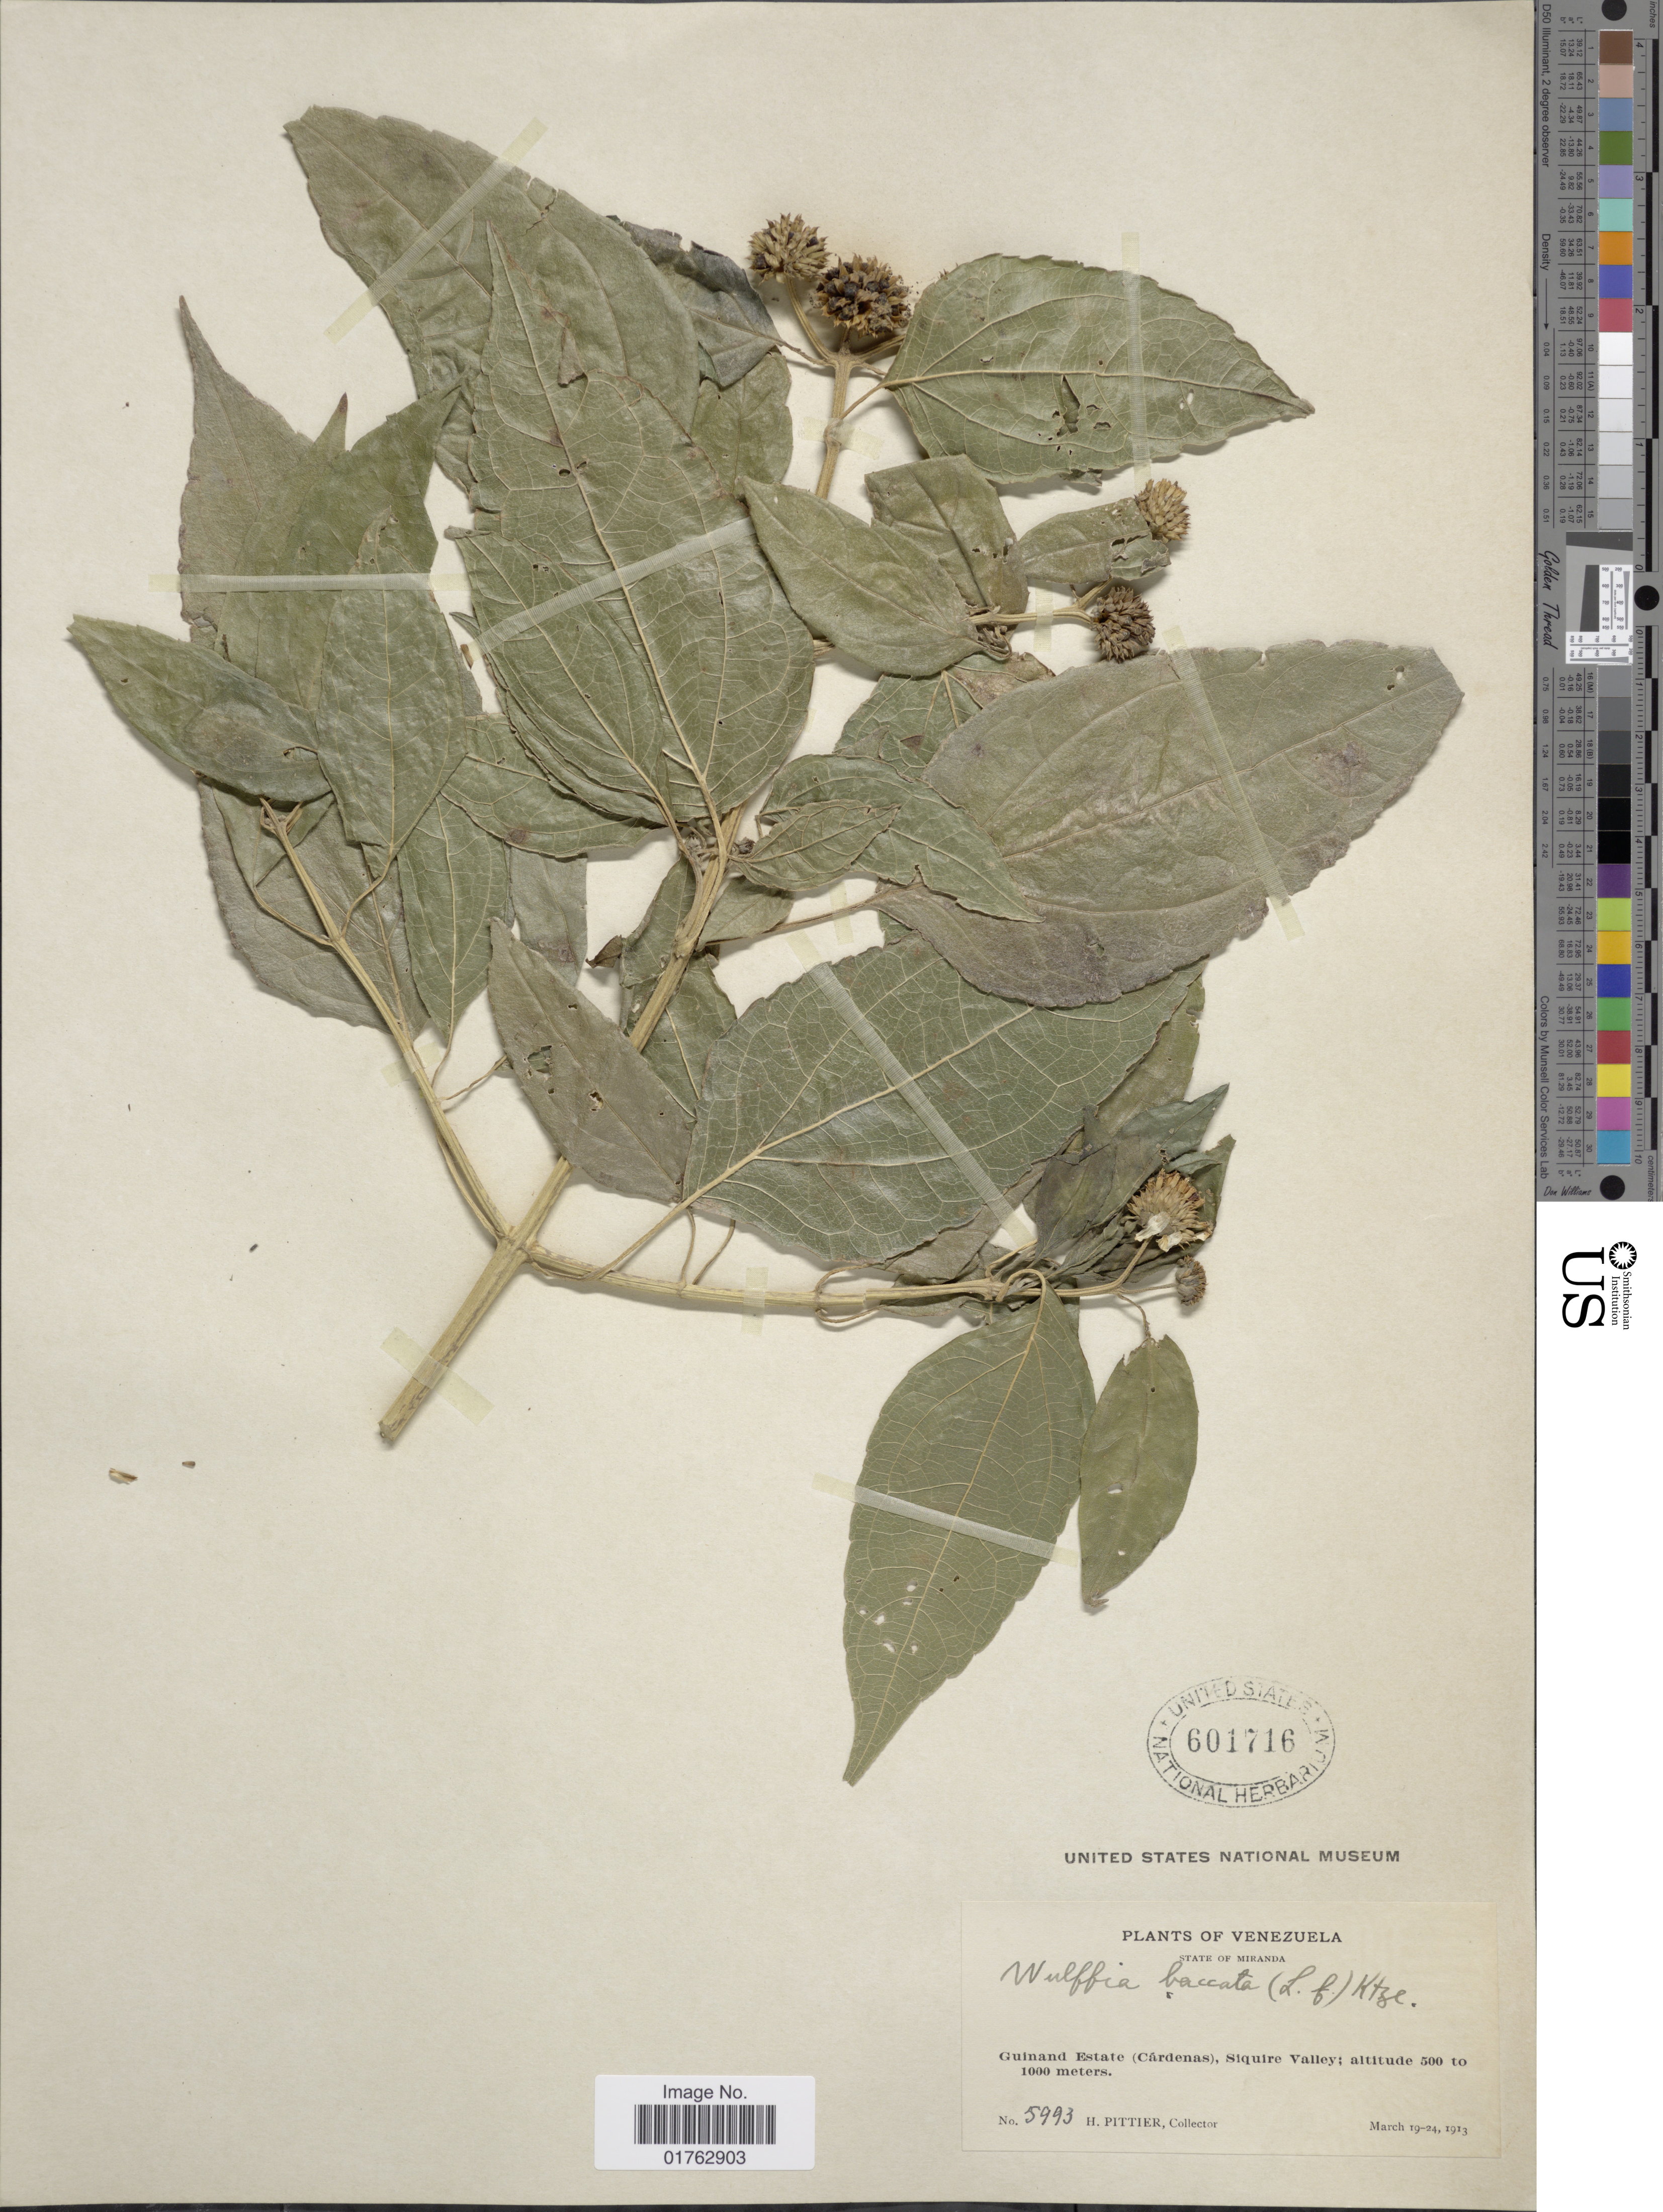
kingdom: Plantae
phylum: Tracheophyta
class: Magnoliopsida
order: Asterales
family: Asteraceae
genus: Wulffia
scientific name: Wulffia baccata var. baccata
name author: (L.) Kuntze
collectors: H. F. Pittier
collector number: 5993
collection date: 1913-03-19/1913-03-24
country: Venezuela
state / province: Miranda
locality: Guinand Estate (Cardenas), Siquire Valley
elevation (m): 500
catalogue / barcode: US 601716